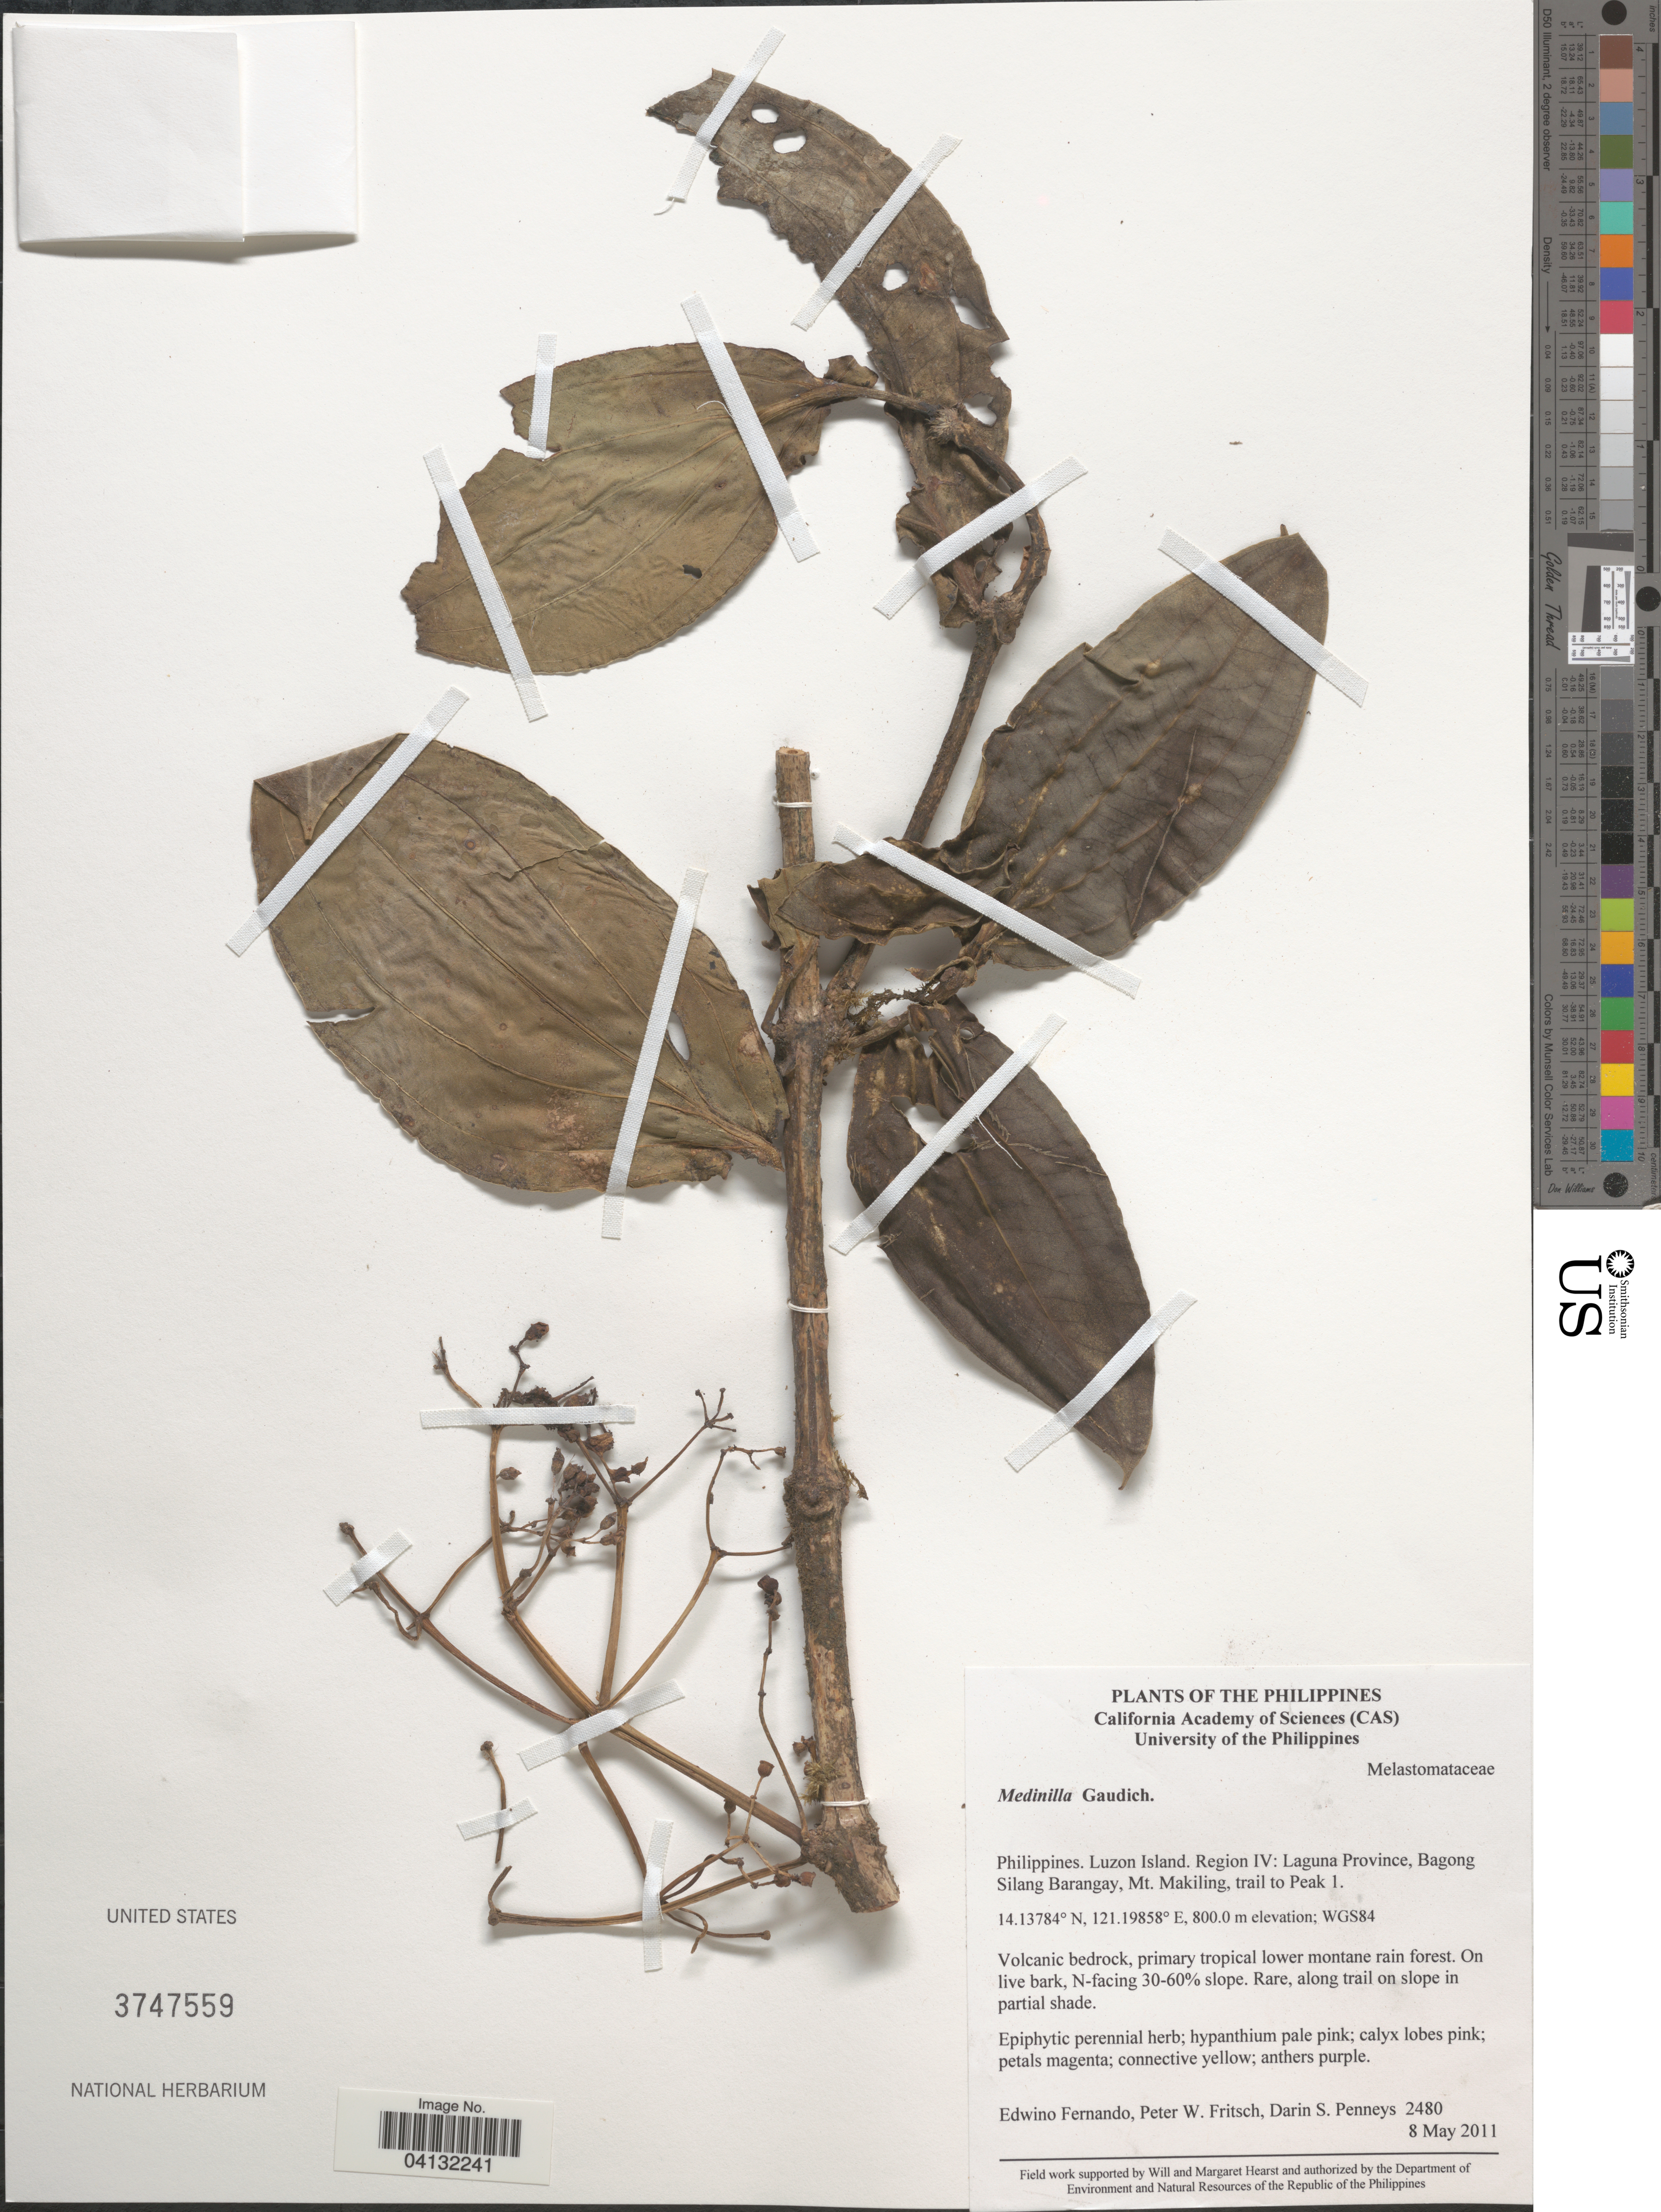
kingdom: Plantae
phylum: Tracheophyta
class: Magnoliopsida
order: Myrtales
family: Melastomataceae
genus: Medinilla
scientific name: Medinilla sp.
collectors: E. S. Fernando, P. W. Fritsch & D. S. Penneys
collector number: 2480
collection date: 2011-05-08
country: Philippines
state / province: Calabarzon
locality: Luzon Island. Region IV: Laguna Province, Bagong Silang Barangay, Mt. Makiling, trail to Peak 1. WGS84. N-facing 30-60% slope.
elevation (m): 800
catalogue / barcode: US 3747559